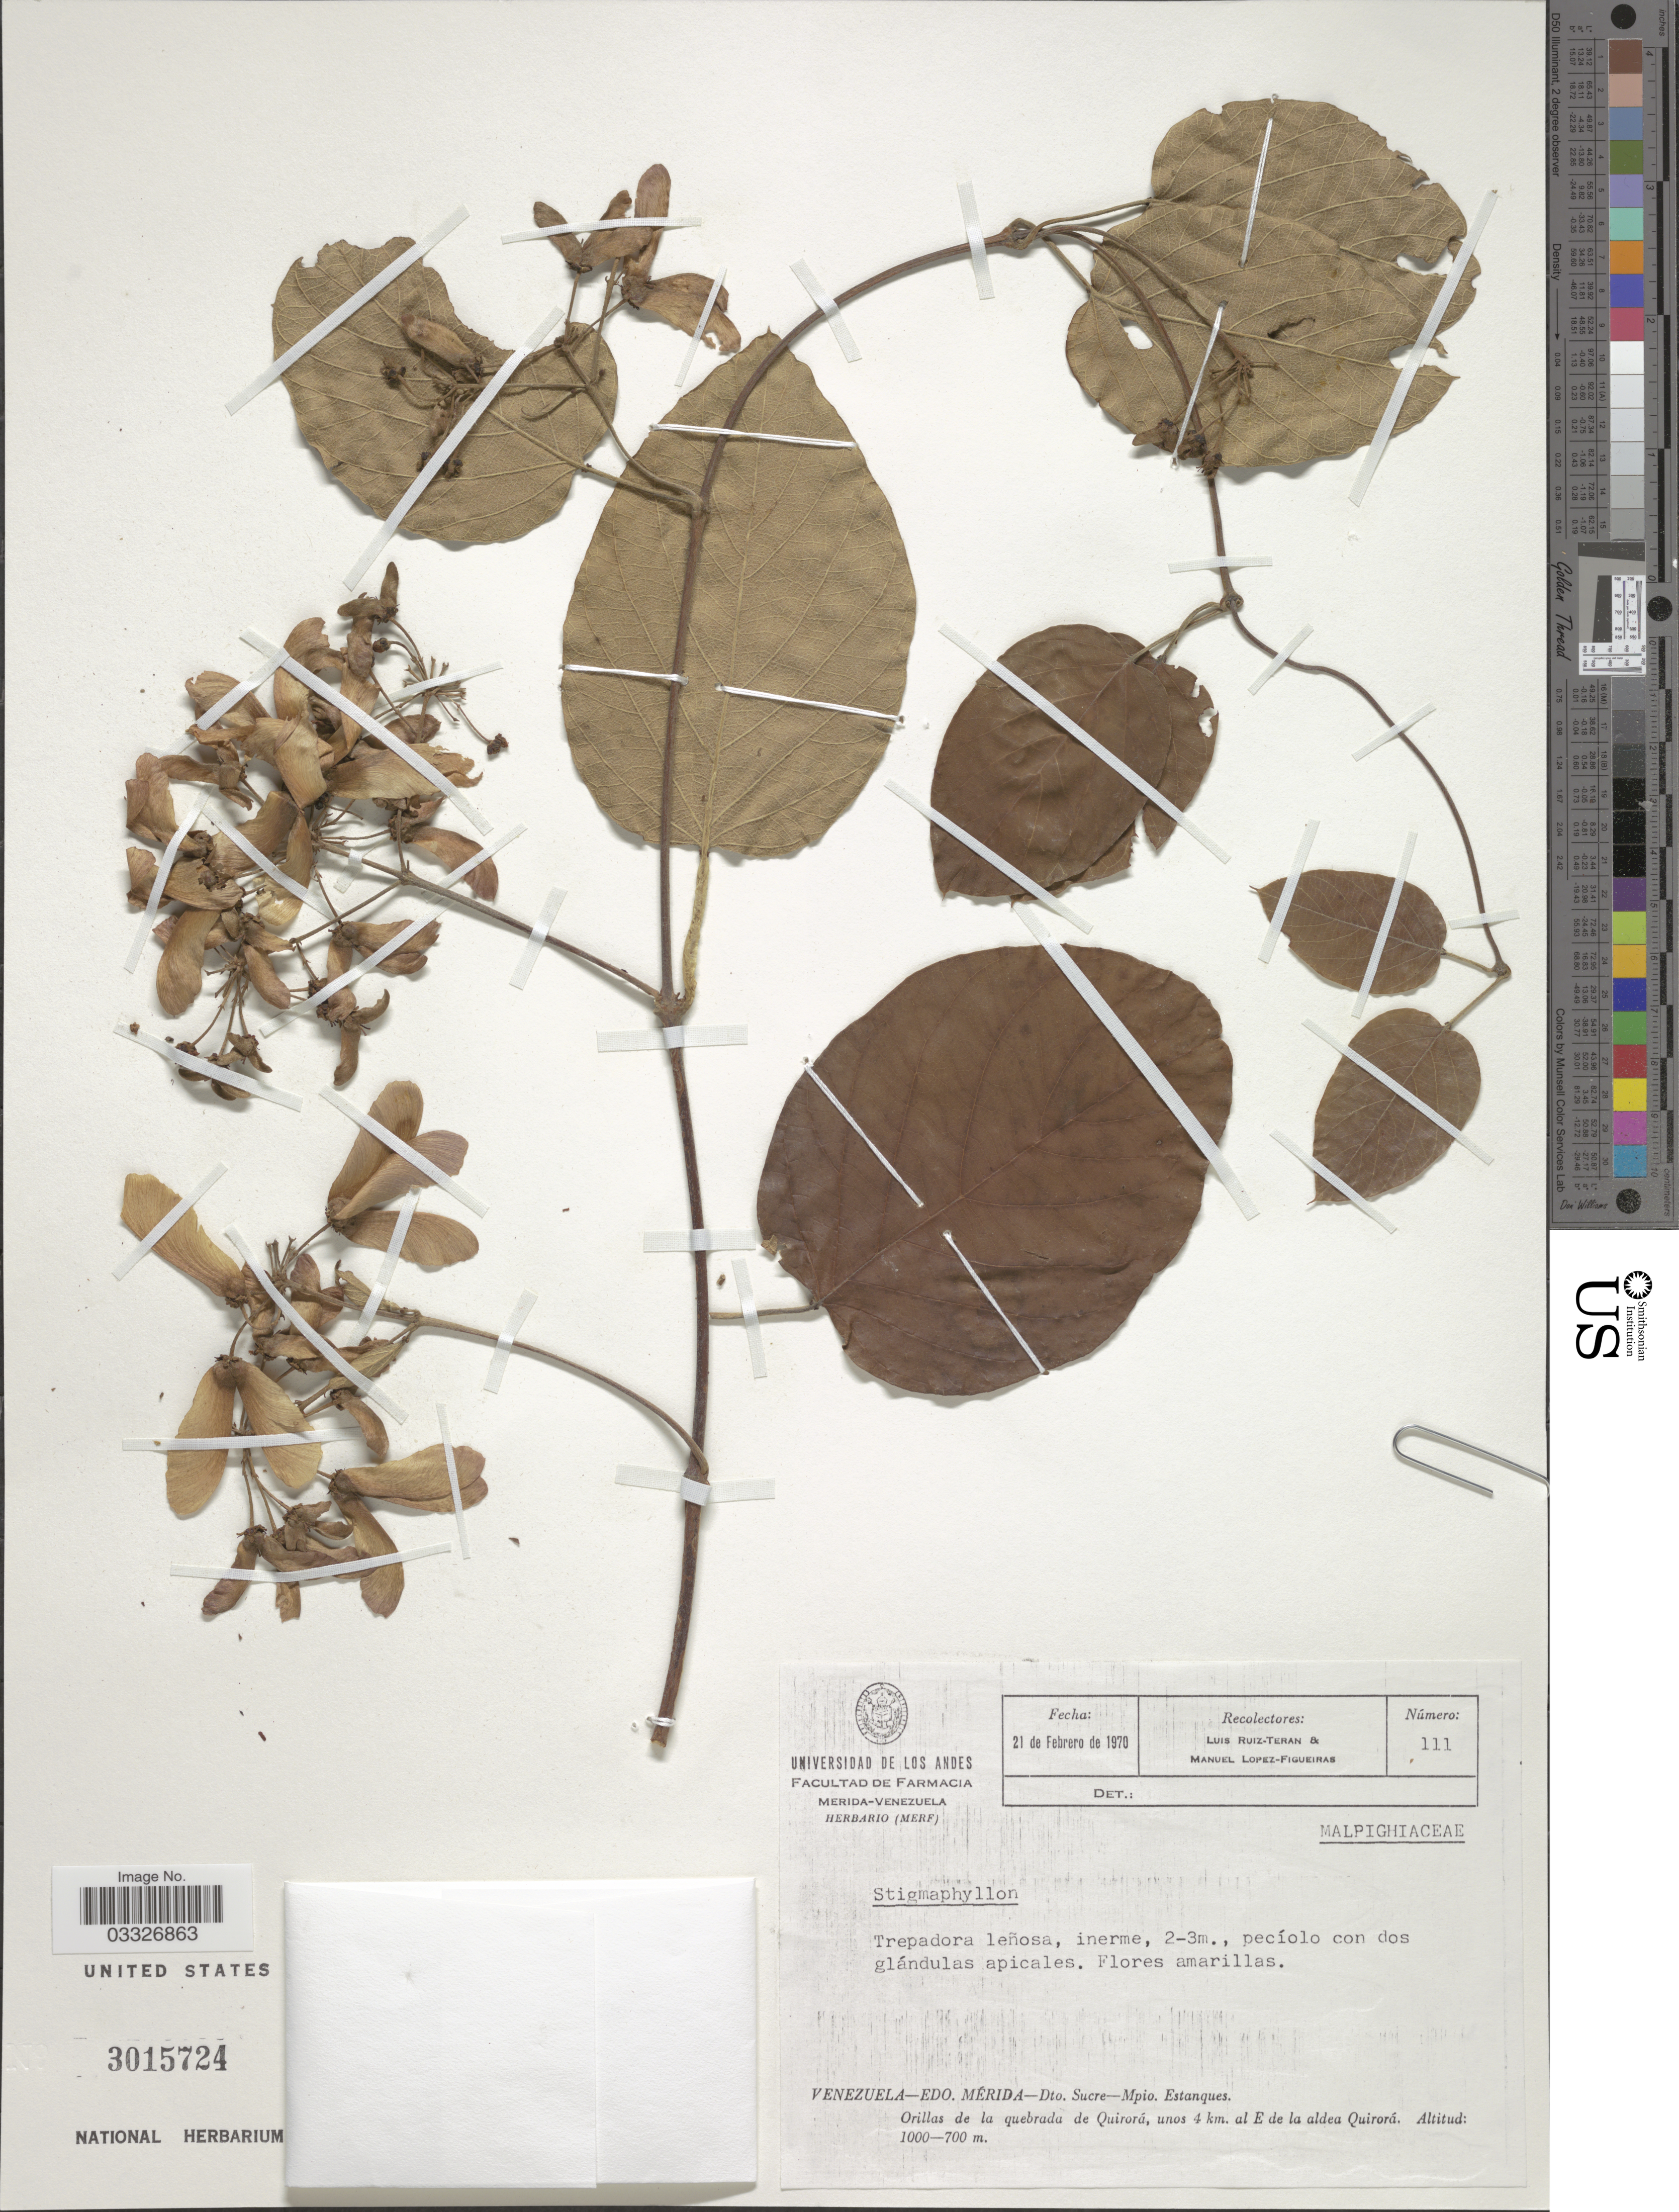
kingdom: Plantae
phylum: Tracheophyta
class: Magnoliopsida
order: Malpighiales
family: Malpighiaceae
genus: Stigmaphyllon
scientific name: Stigmaphyllon sp.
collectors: L. E. Ruíz-Terán & M. López Figueiras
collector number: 111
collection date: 1970-01-21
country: Venezuela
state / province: Mérida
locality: Dto. Sucre-Mpio. Estanques. Orillas de la quebrada de Quirorá, unos 4 km. al E de la aldea Quirorá.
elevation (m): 700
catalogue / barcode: US 3015724